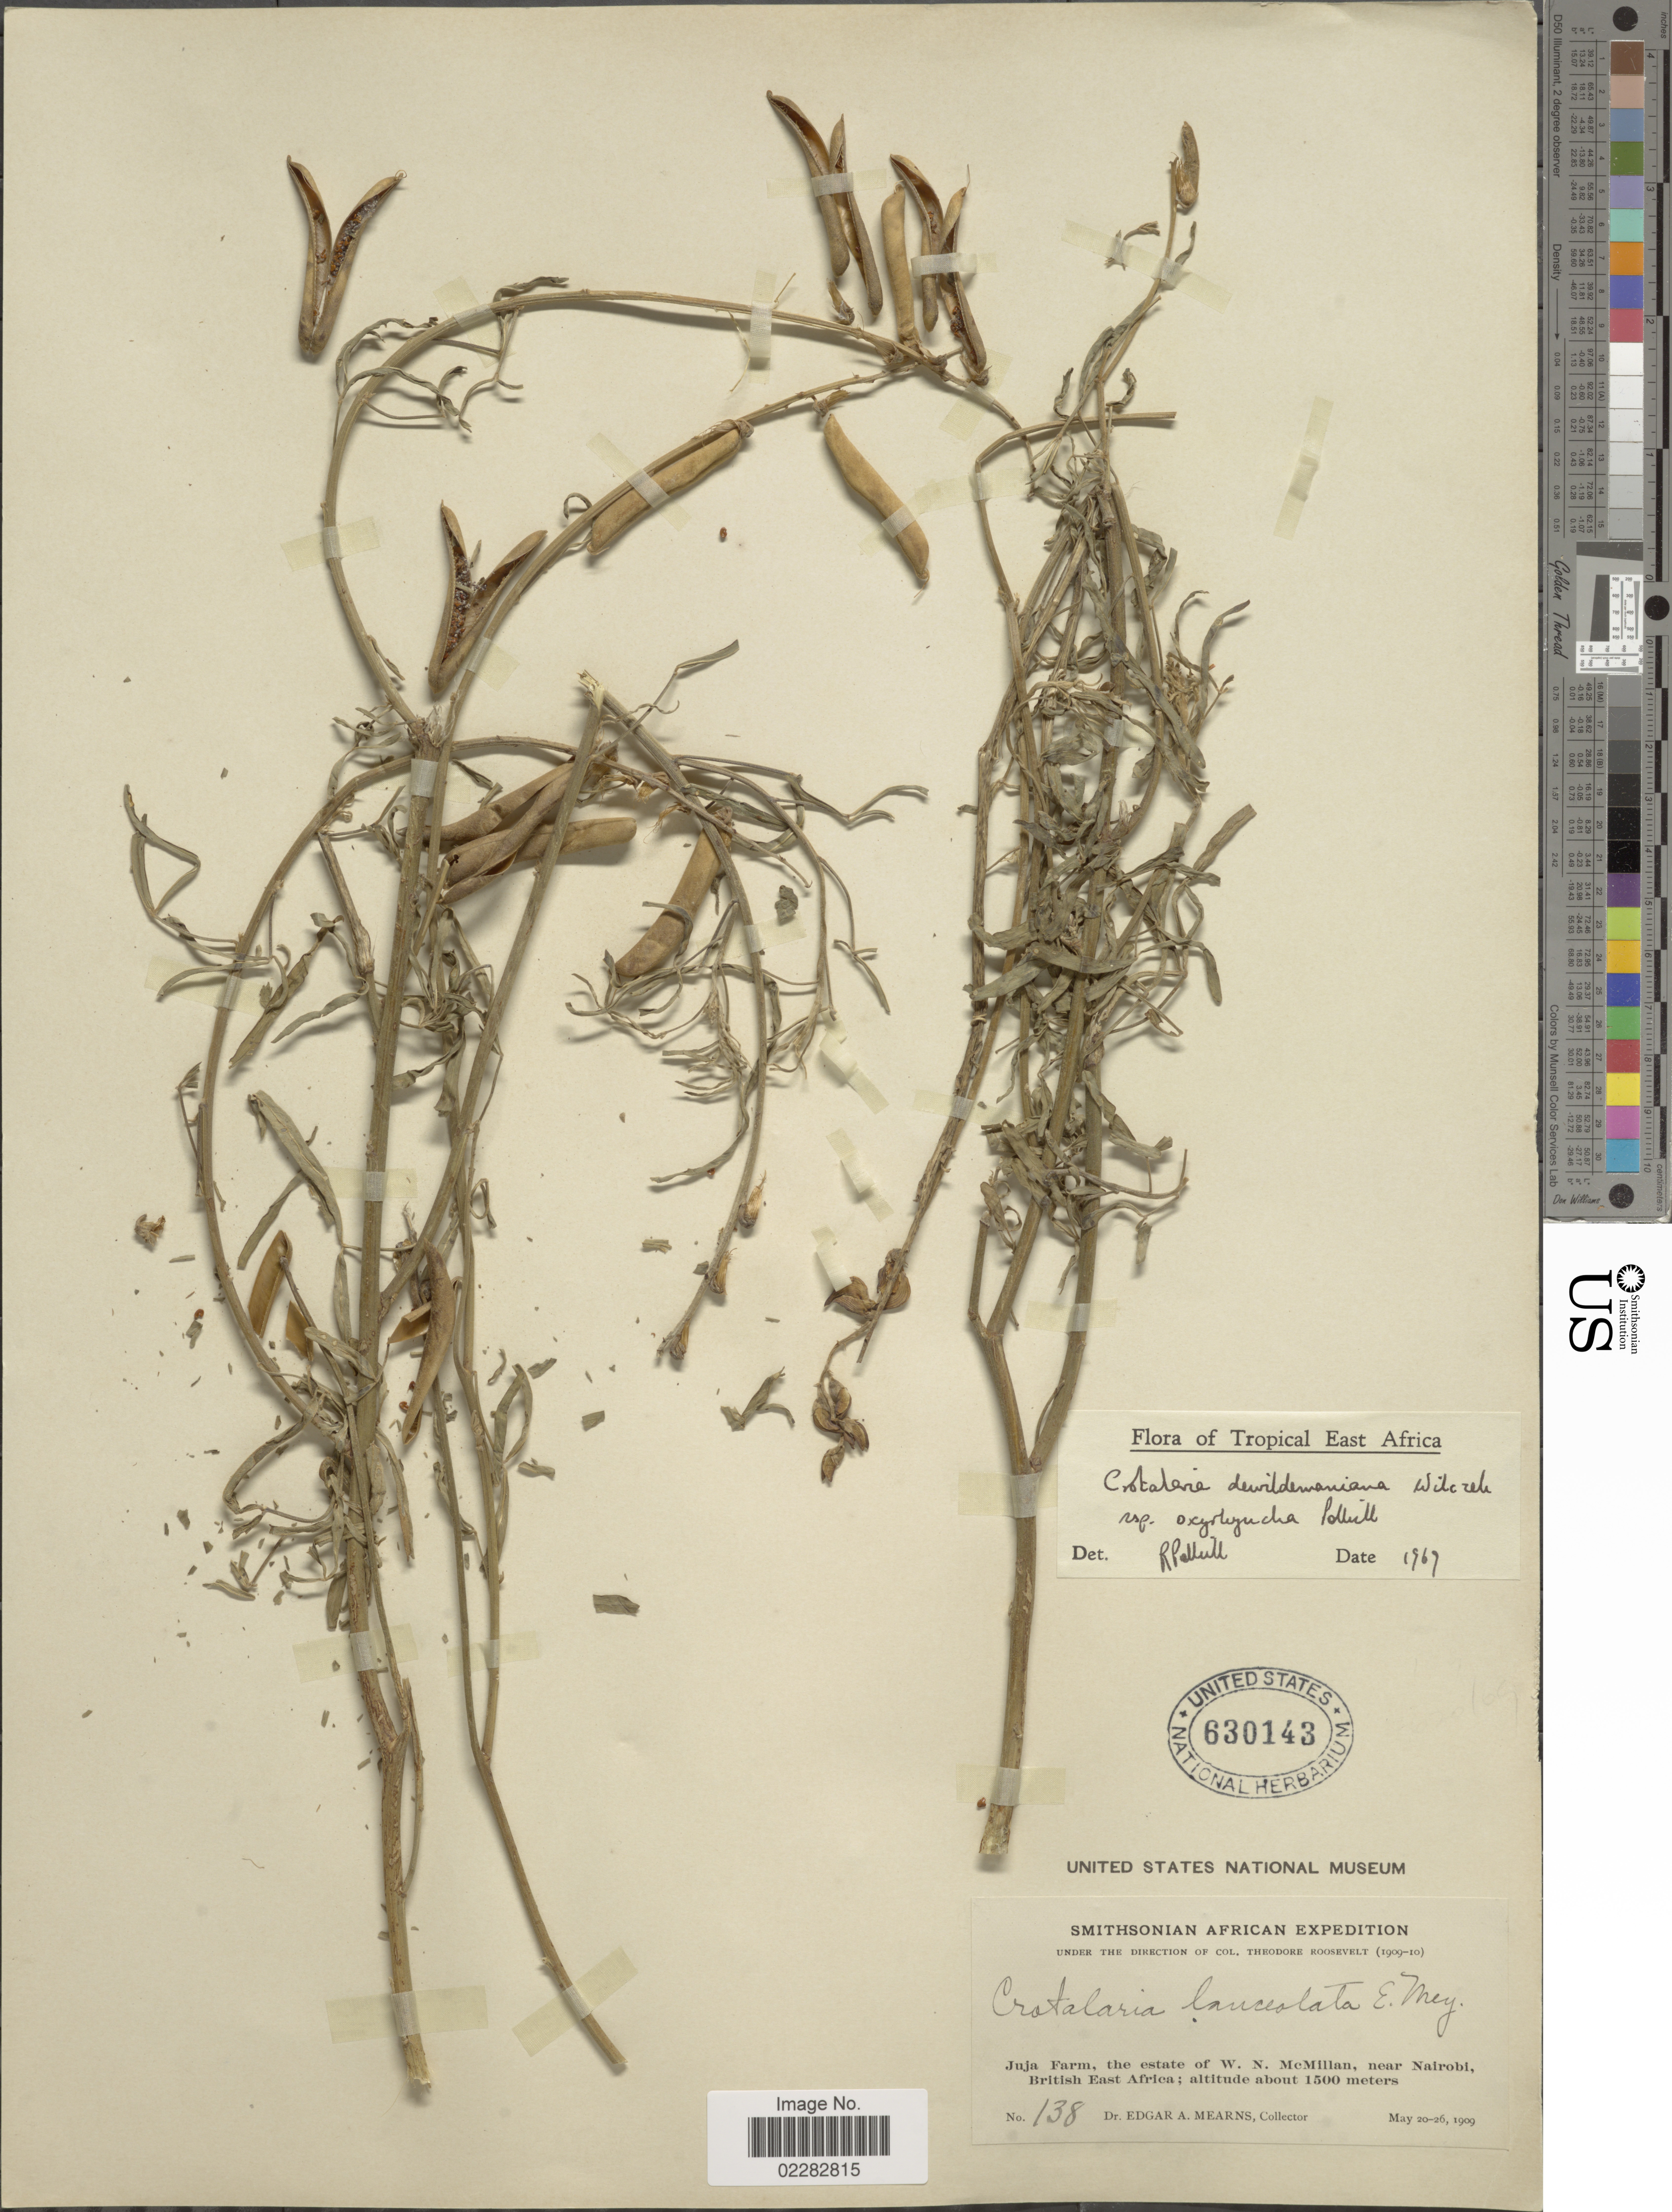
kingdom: Plantae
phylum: Tracheophyta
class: Magnoliopsida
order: Fabales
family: Fabaceae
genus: Crotalaria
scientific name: Crotalaria dewildemaniana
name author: R. Wilczek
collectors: E. A. Mearns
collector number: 138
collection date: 1909-05-20/1909-05-26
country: Kenya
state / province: Nairobi Area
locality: Juja Farm, the estate of W.N. McMillan, near Nairobi, British East Africa.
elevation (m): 1500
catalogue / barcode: US 630143